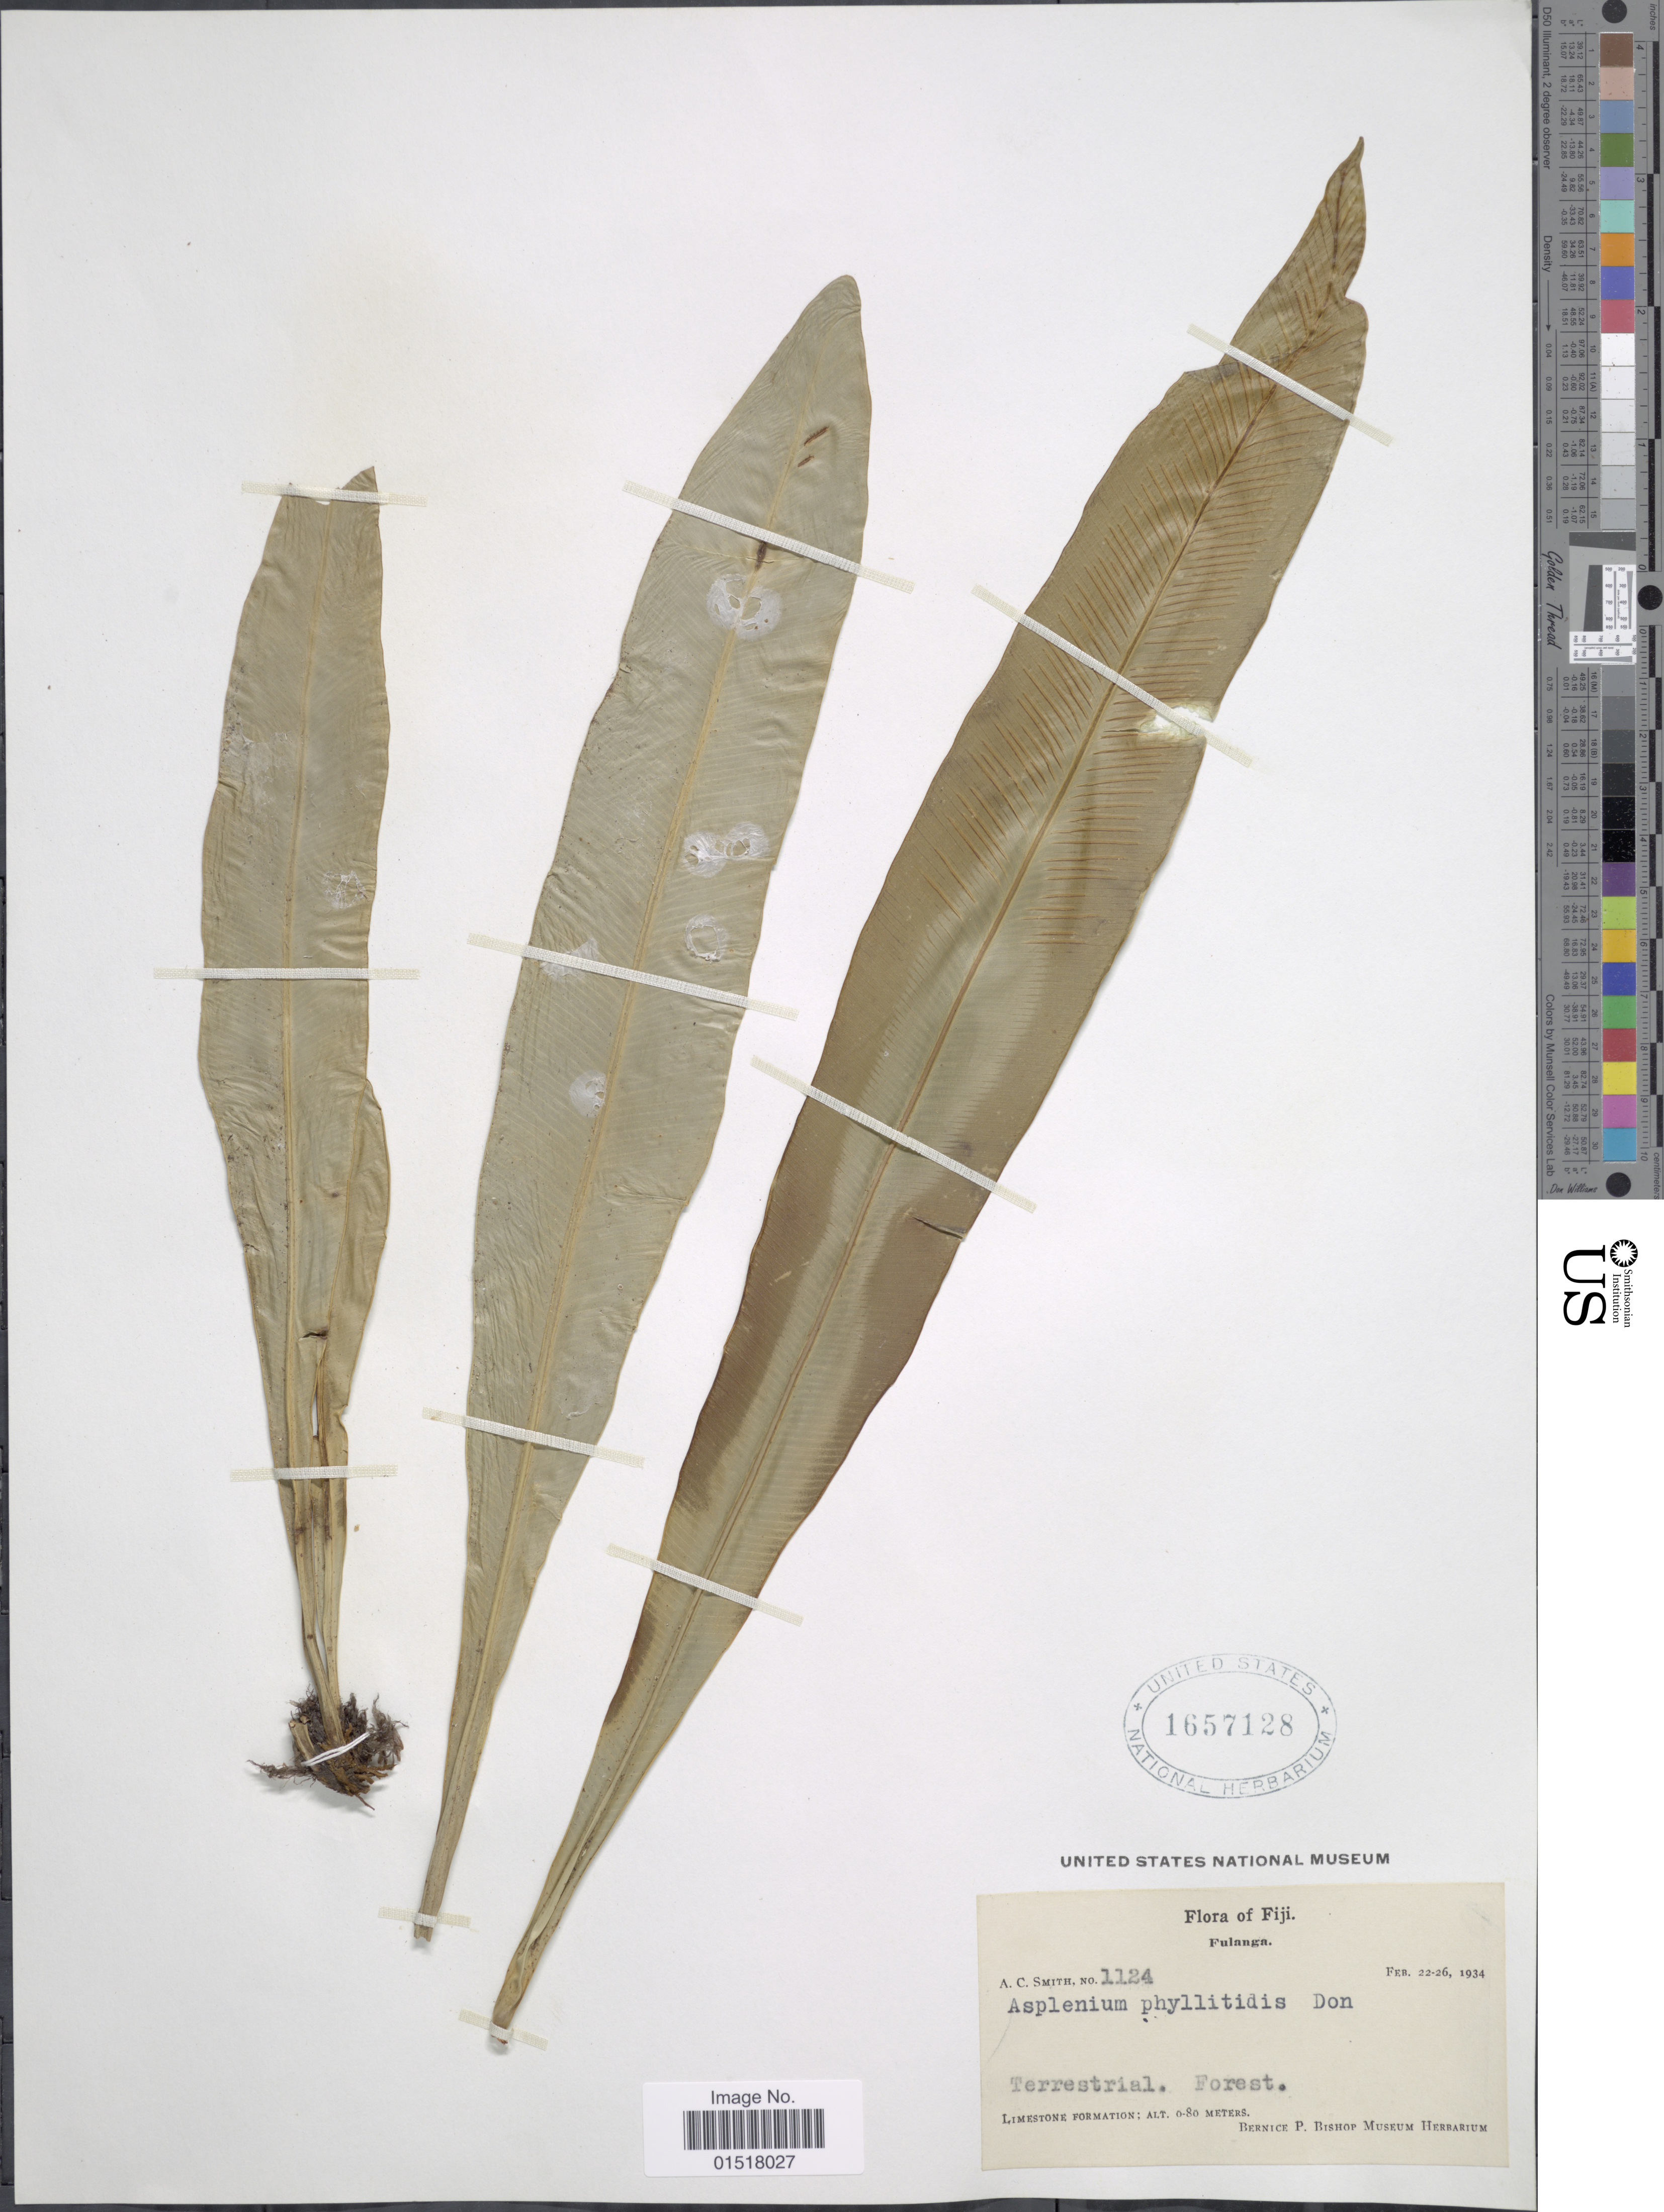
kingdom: Plantae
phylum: Tracheophyta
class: Polypodiopsida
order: Polypodiales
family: Aspleniaceae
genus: Asplenium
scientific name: Asplenium nidus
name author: L.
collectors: A. C. Smith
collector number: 1124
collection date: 1934-02-22/1934-02-26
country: Fiji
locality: Fulanga.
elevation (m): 0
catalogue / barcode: US 1657128